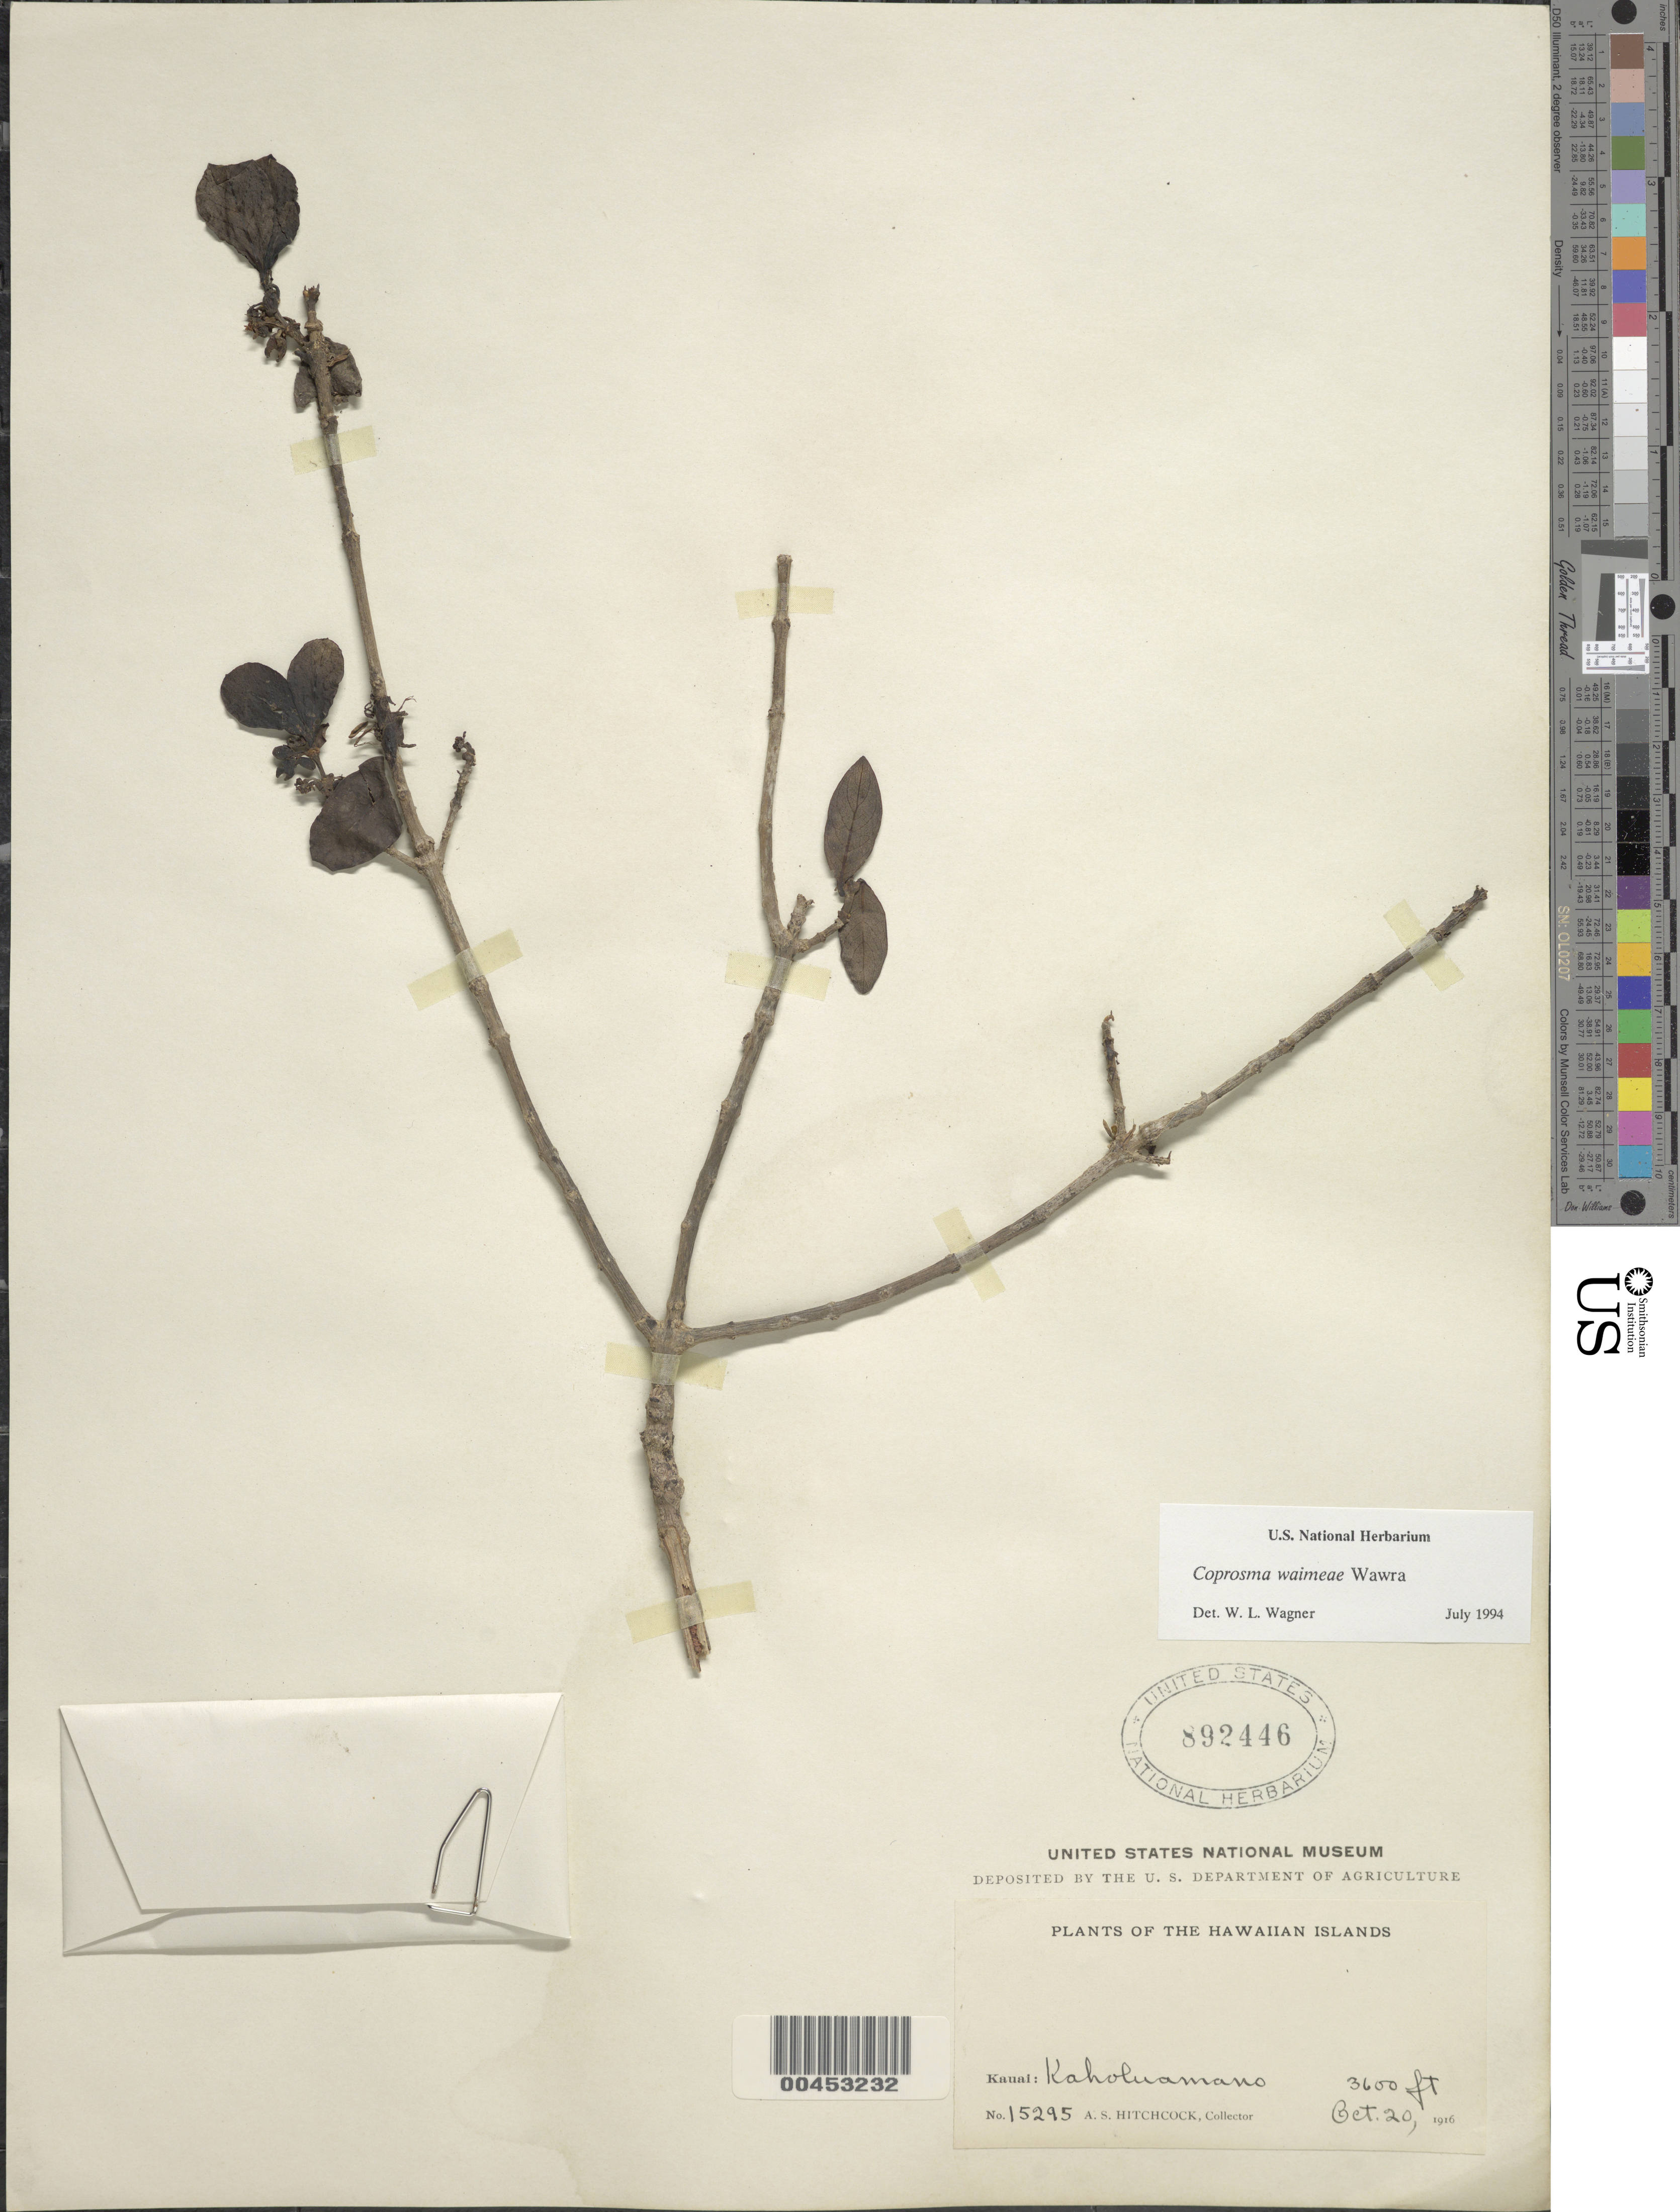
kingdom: Plantae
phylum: Tracheophyta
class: Magnoliopsida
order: Gentianales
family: Rubiaceae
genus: Coprosma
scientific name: Coprosma waimeae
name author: Wawra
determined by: Wagner, W. L., (BOT), Smithsonian Institution - National Museum of Natural History (UNITED STATES)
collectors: A. S. Hitchcock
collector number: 15295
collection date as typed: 20 Oct 1916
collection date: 1916-10-20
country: United States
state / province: Hawaii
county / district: Kauai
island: Kaua'i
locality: Kaholuamano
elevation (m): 1097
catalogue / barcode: US 892446